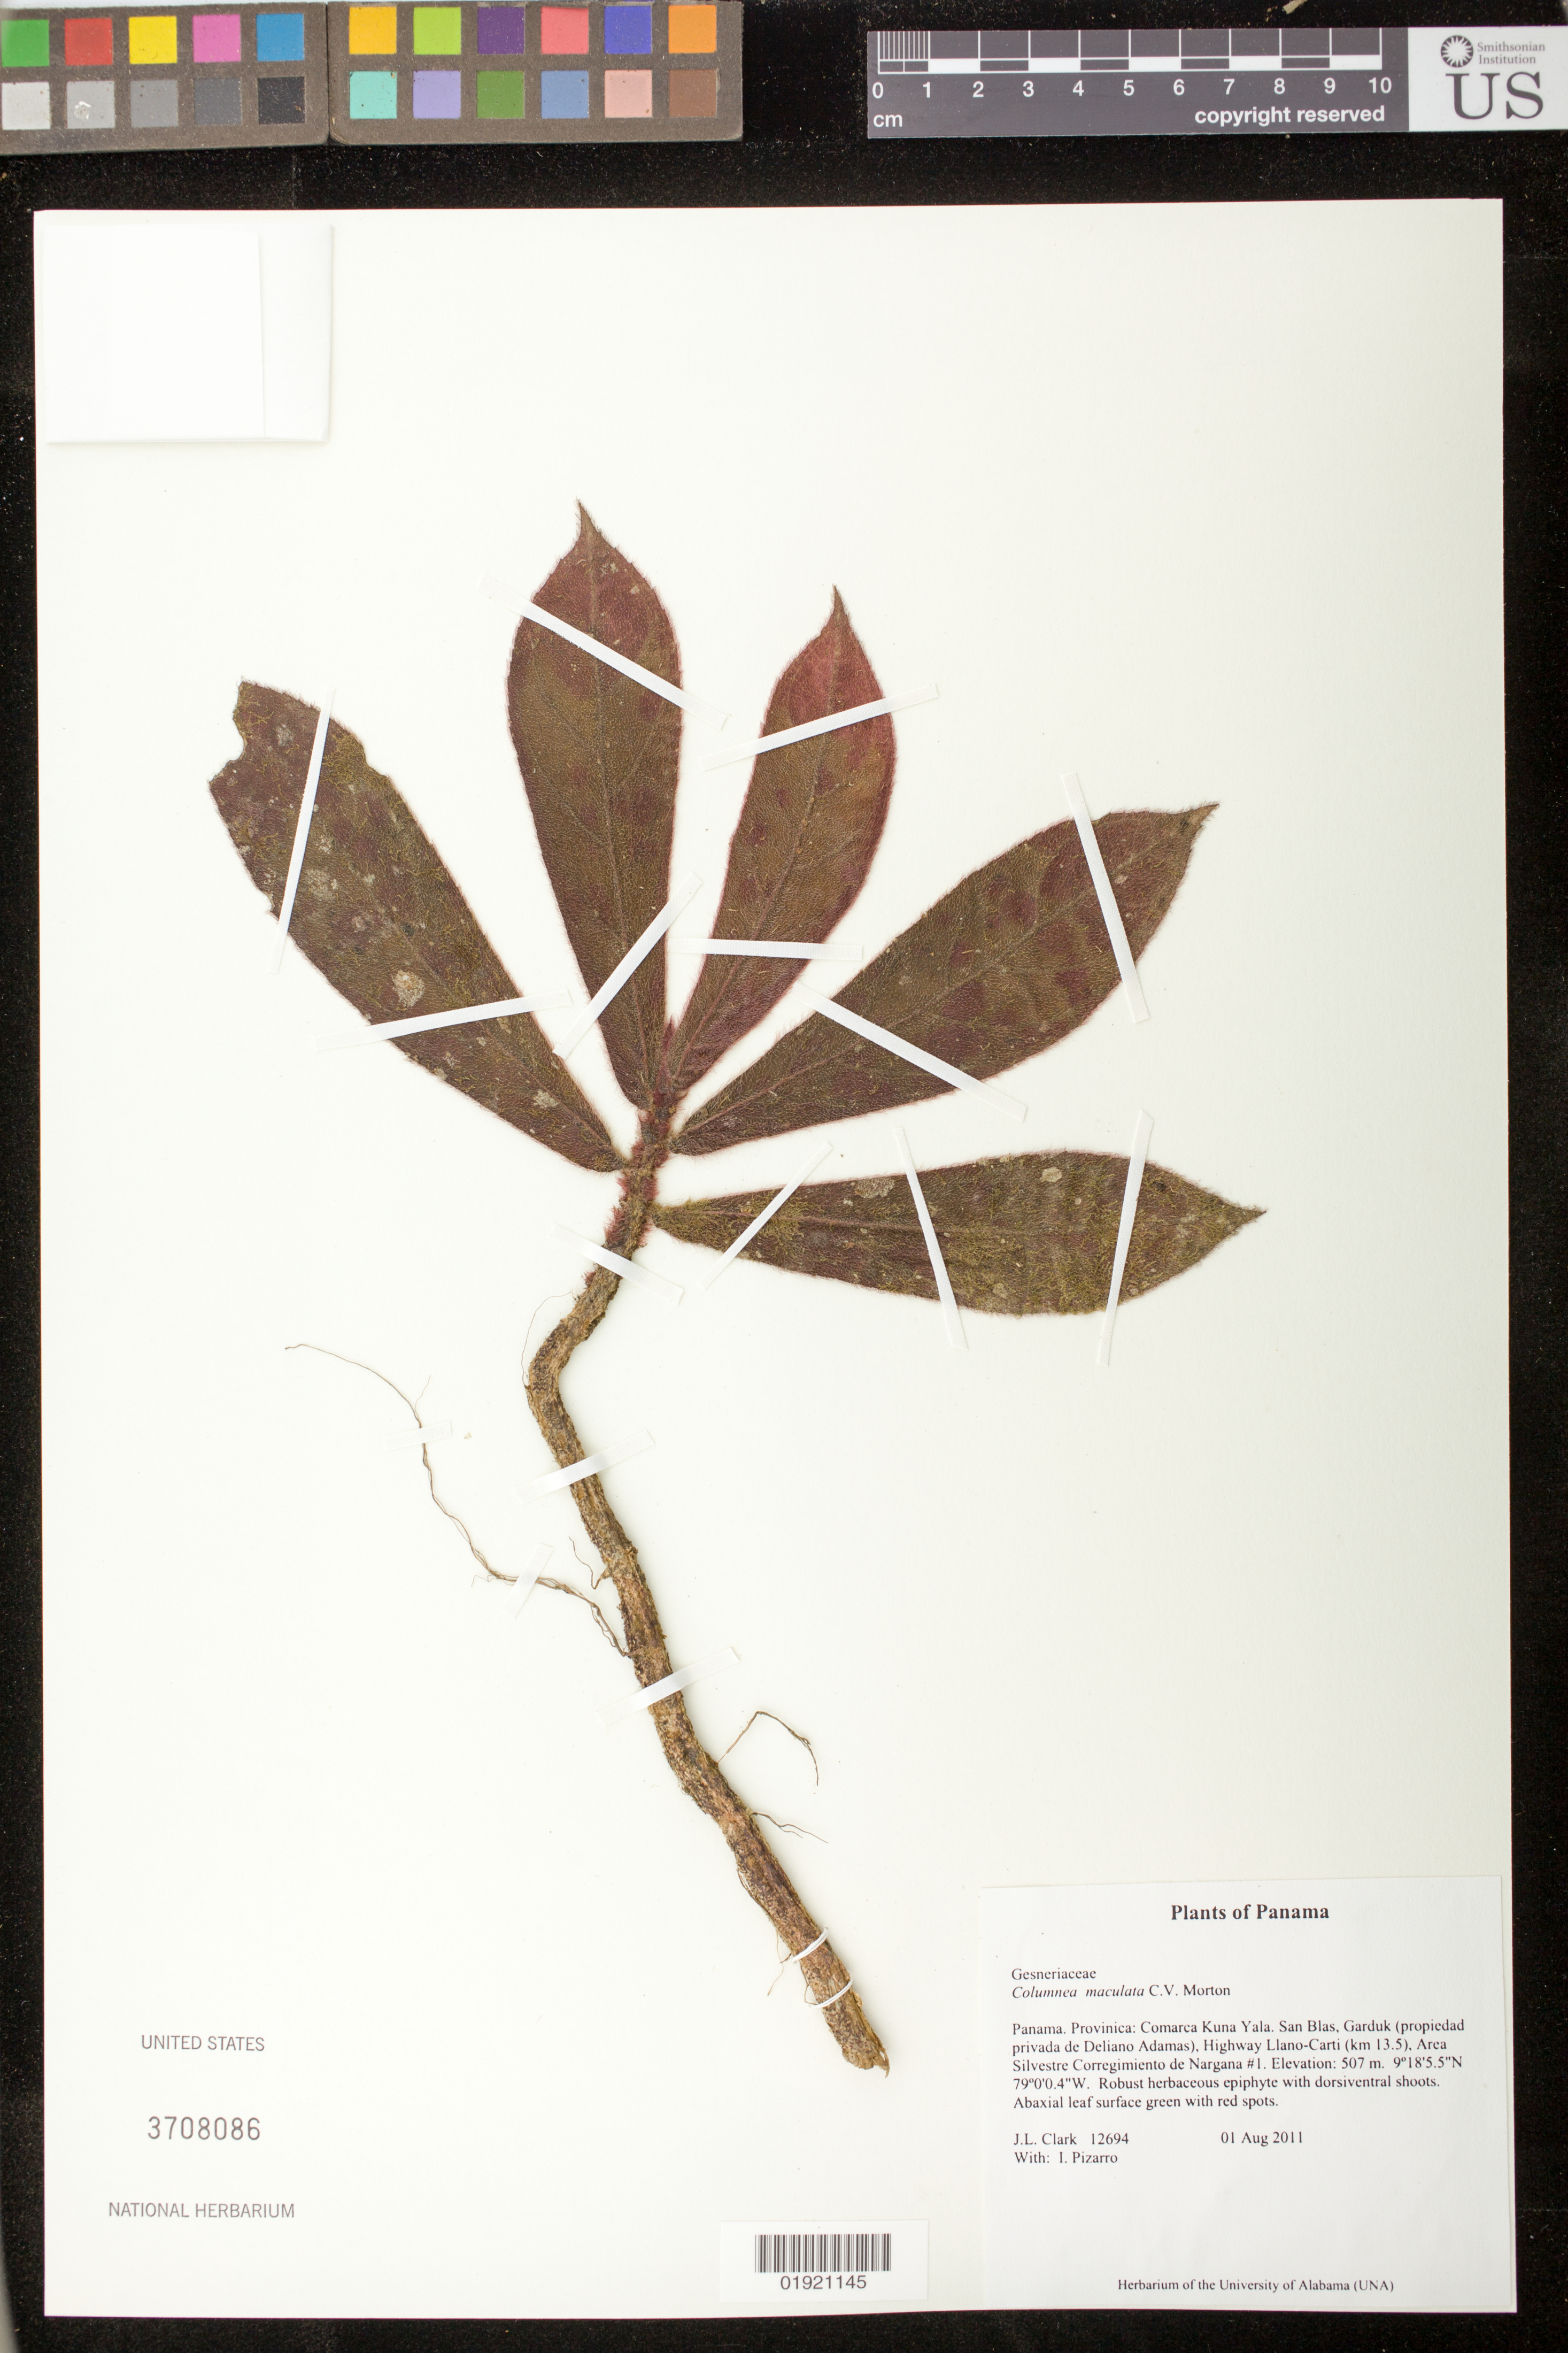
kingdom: Plantae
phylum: Tracheophyta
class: Magnoliopsida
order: Lamiales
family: Gesneriaceae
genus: Columnea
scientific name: Columnea maculata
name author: C.V. Morton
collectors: J. L. Clark & I. Pizarro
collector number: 12694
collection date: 2011-08-01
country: Panama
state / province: Kuna Yala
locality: Provincia: Comarca Kuna Yala. San Blas, Garduk (propriedad privada de Deliano Adamas), Highway Llano-Carti (km 13.5). Area Silvestre Corregimiento de Nargana #1.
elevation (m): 507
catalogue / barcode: US 3708086